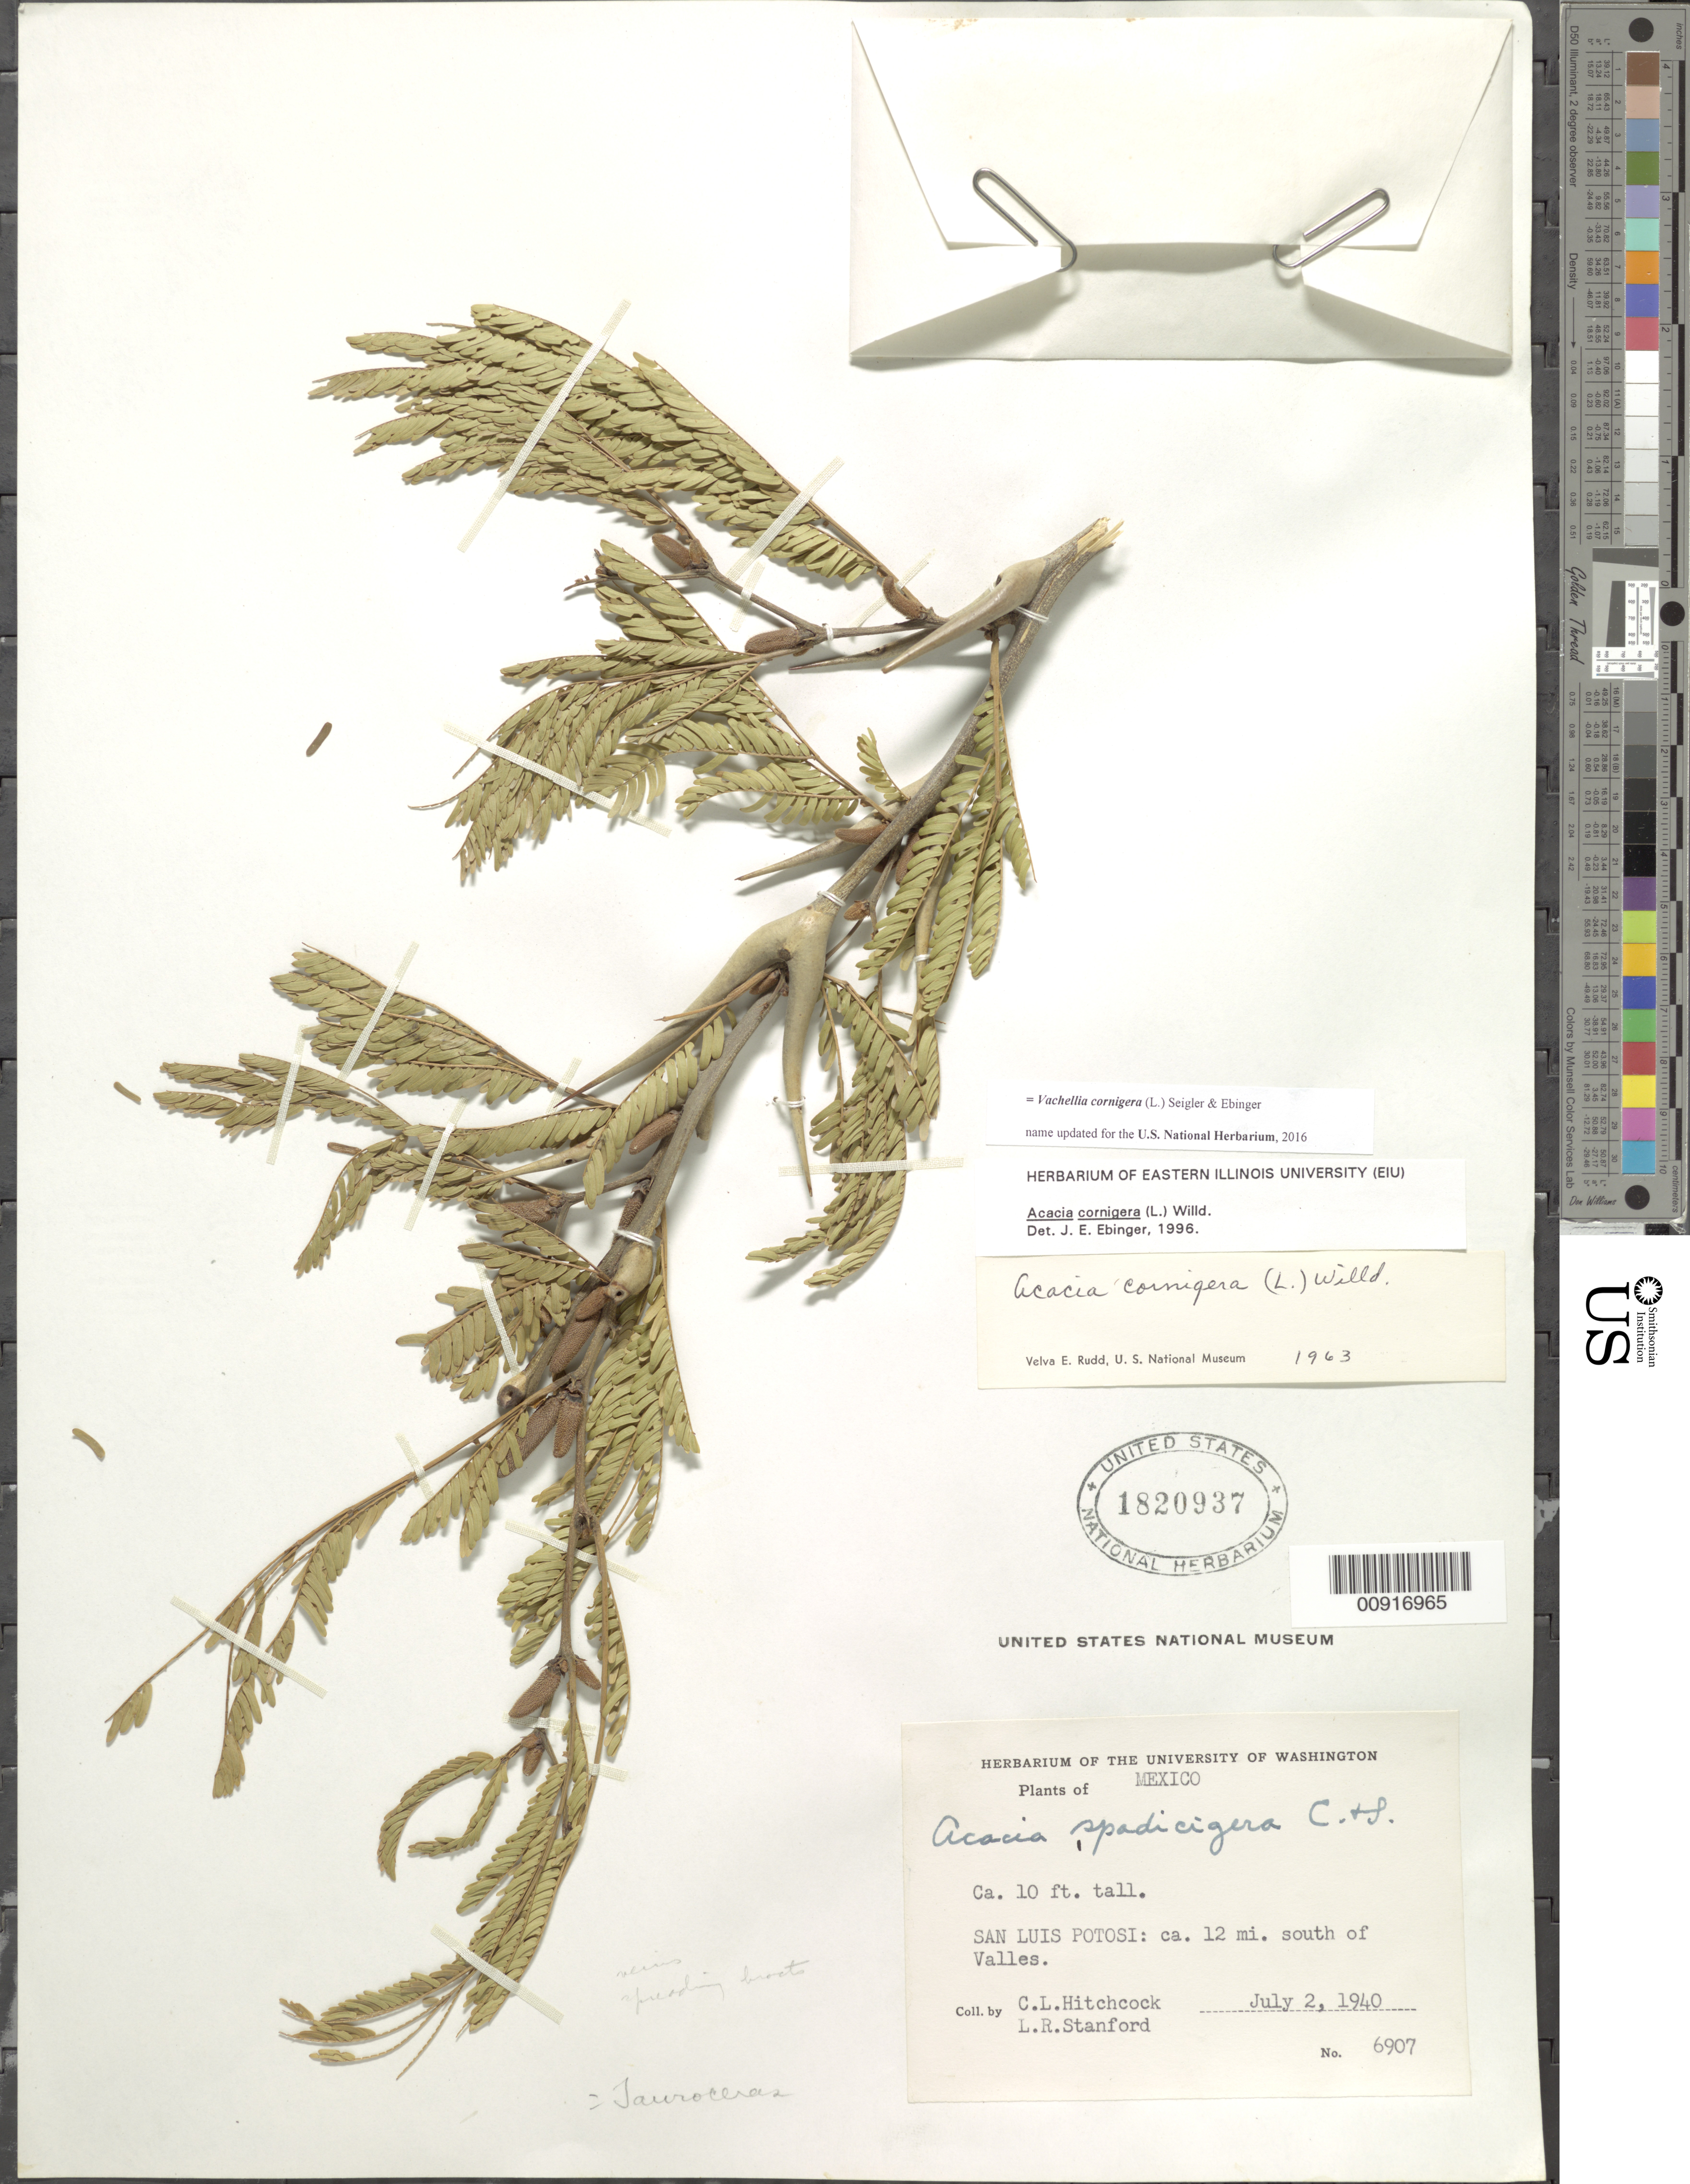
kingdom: Plantae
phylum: Tracheophyta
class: Magnoliopsida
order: Fabales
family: Fabaceae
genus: Vachellia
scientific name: Vachellia cornigera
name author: (L.) Seigler & Ebinger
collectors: C. L. Hitchcock & L. R. Stanford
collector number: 6907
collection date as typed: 02 Jul 1940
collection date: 1940-07-02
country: Mexico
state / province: San Luis Potosí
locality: San Luis Potosí: ca. 12 mi. south of Valles.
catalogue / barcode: US 1820937